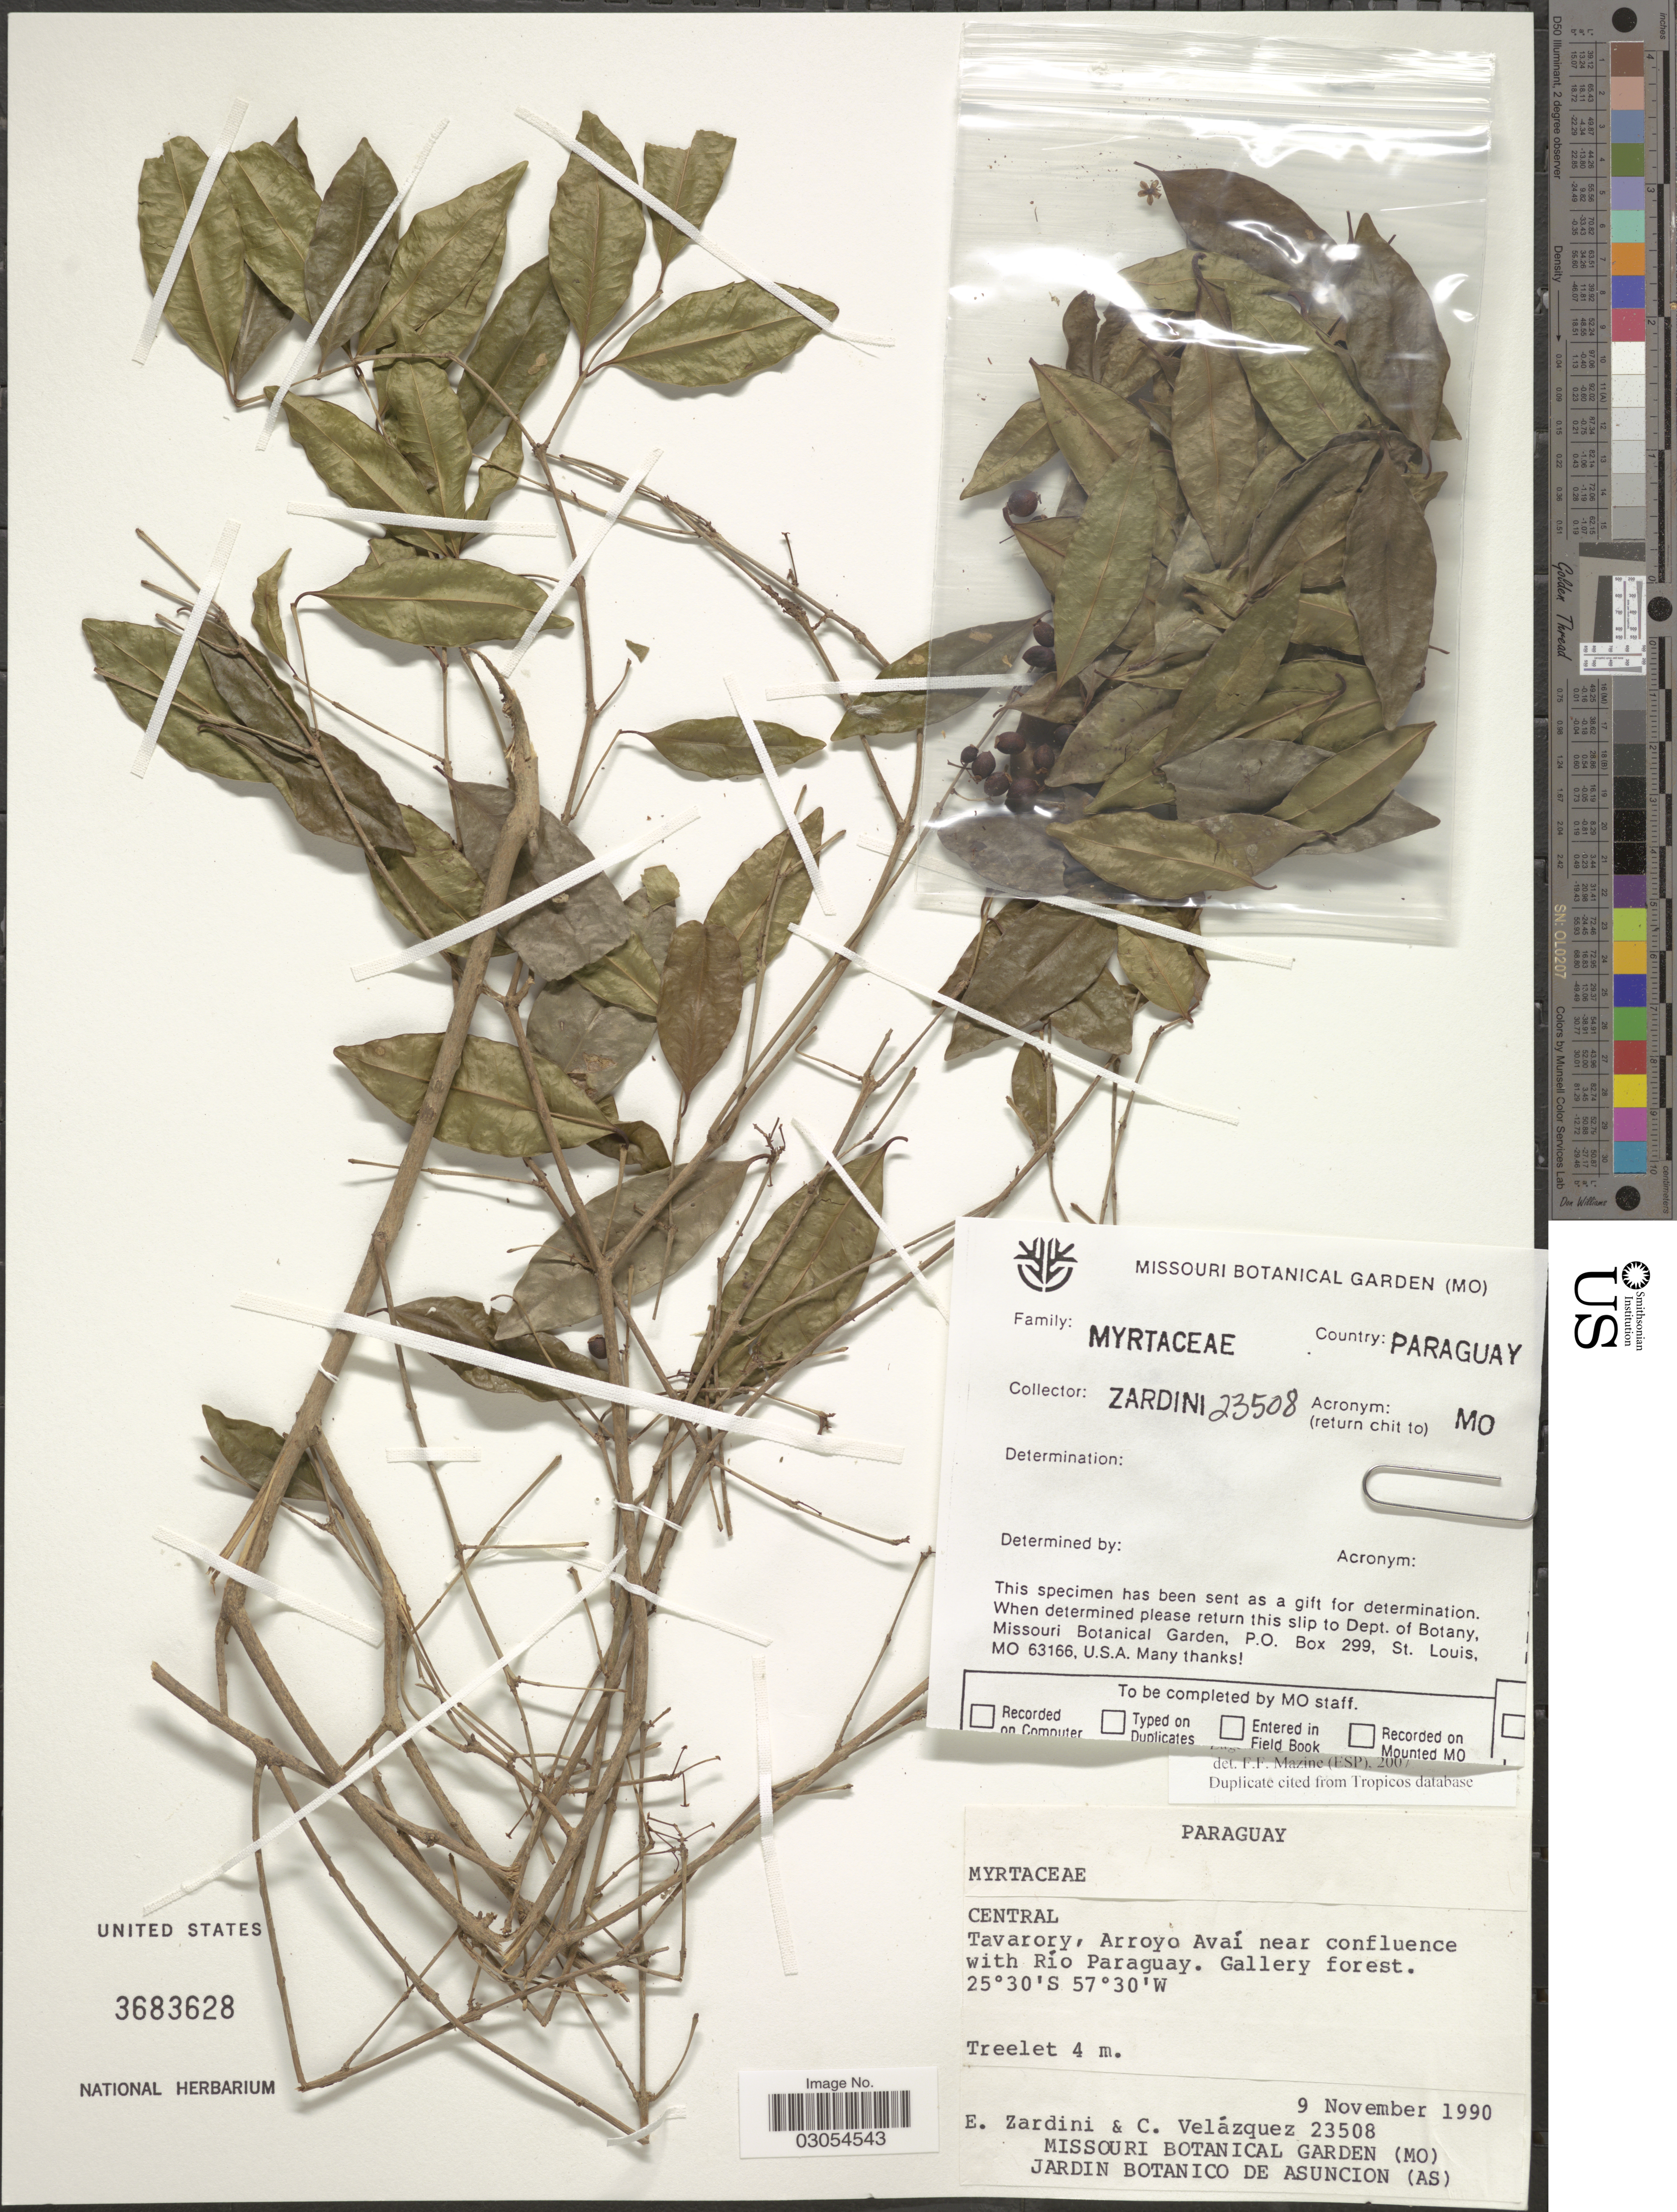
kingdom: Plantae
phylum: Tracheophyta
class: Magnoliopsida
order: Myrtales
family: Myrtaceae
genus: Eugenia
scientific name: Eugenia egensis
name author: DC.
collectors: E. Zardini & C. Velázquez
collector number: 23508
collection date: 1990-11-09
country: Paraguay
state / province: Central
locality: Tavarory, Arroyo Avaí near confluence with Río Paraguay. Gallery forest.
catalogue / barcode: US 3683628